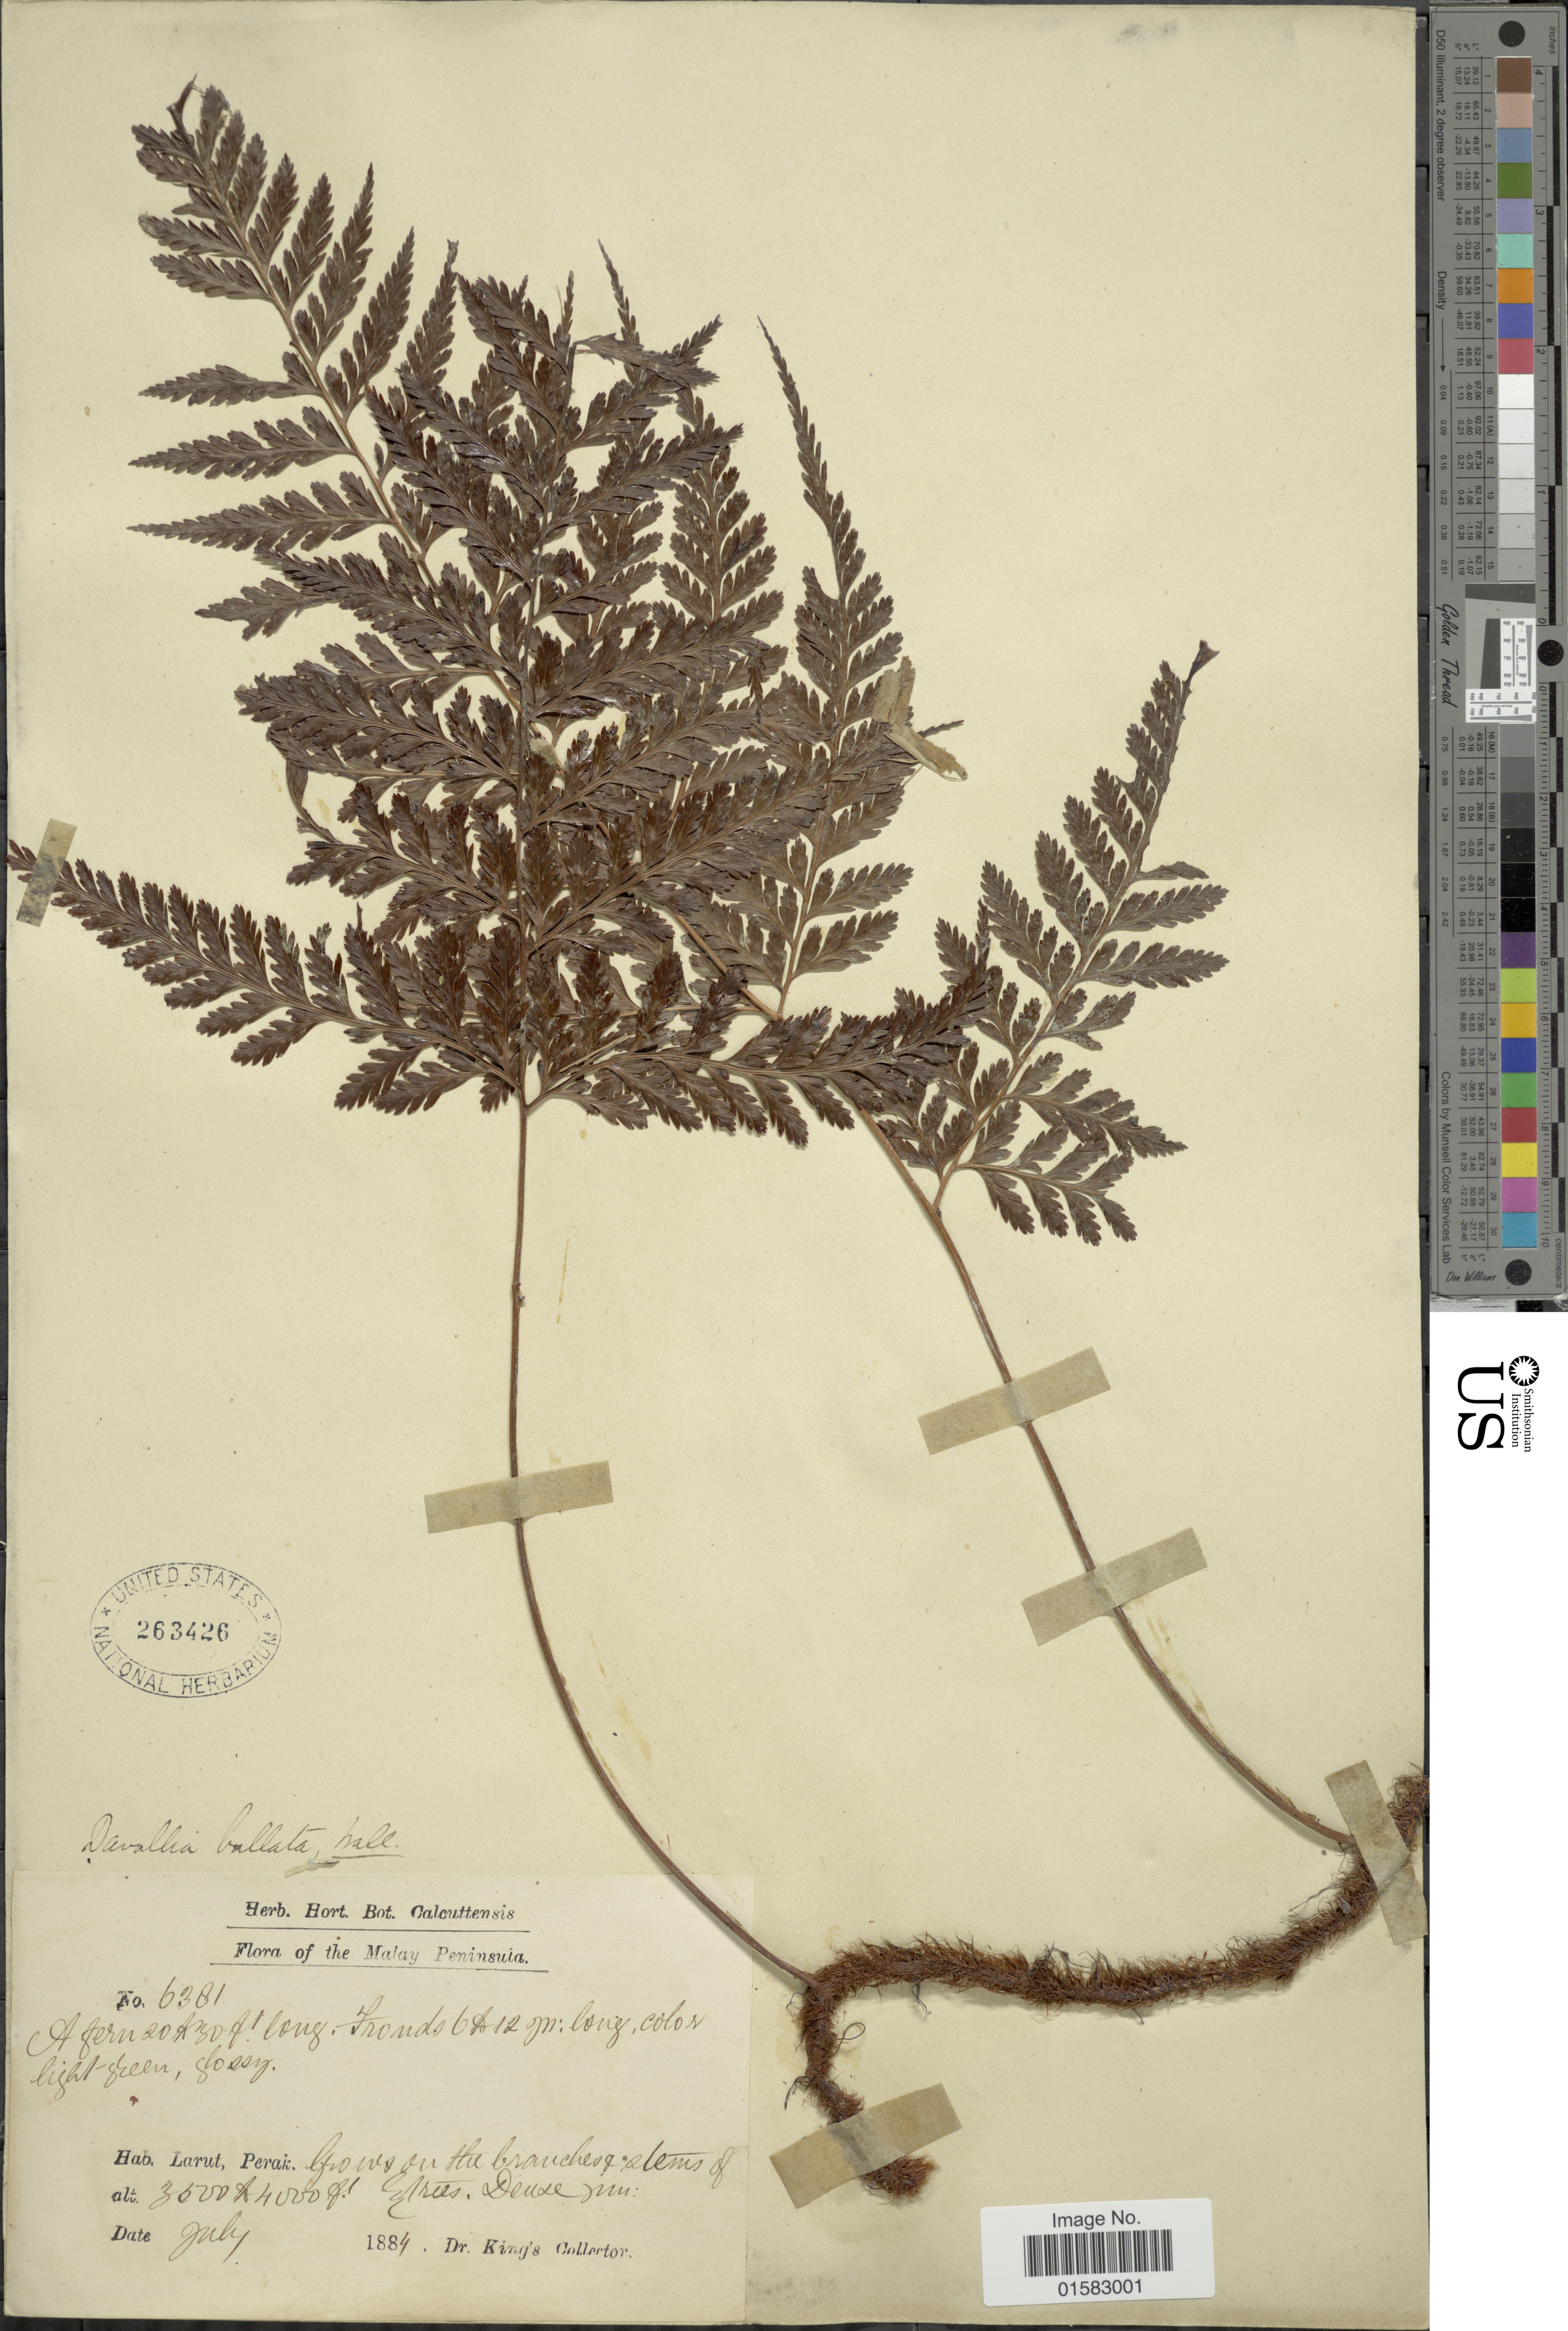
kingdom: Plantae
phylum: Tracheophyta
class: Polypodiopsida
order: Polypodiales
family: Davalliaceae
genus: Davallia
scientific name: Davallia trichomanoides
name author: Blume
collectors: G. King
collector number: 6381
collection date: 1884-07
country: Malaysia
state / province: Perak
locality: Larut, Malay Peninsula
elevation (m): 914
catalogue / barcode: US 263426